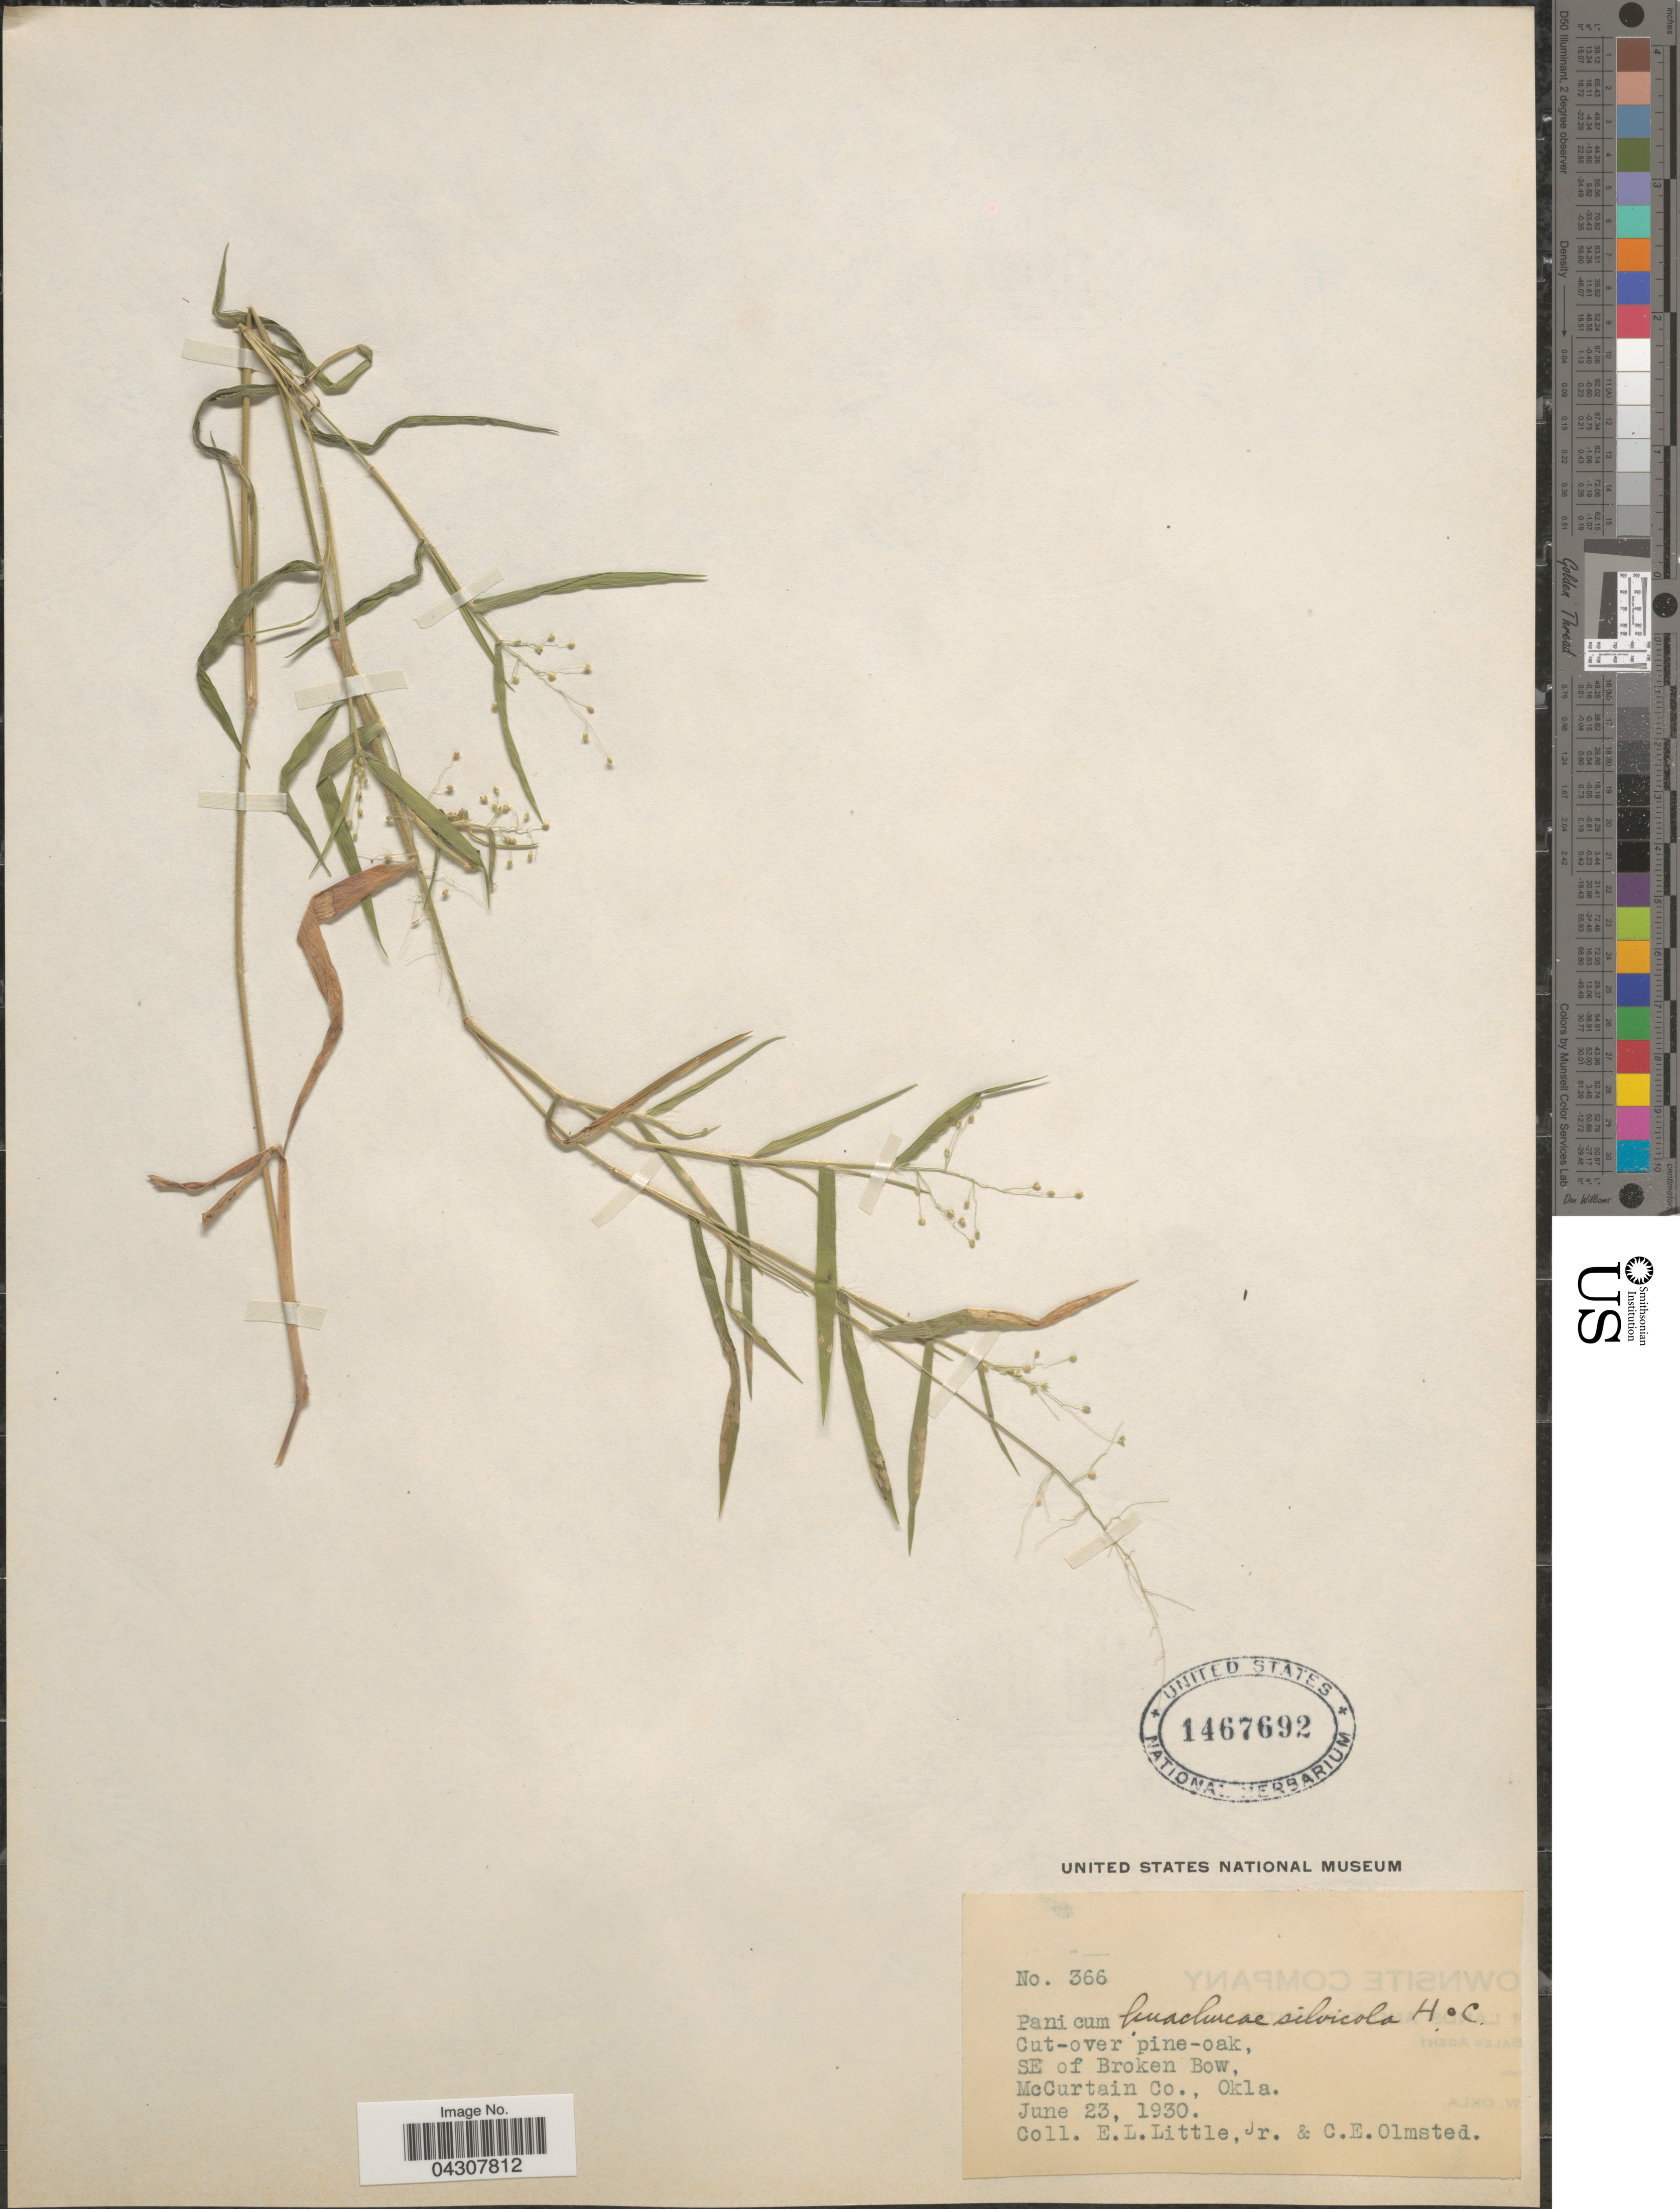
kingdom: Plantae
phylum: Tracheophyta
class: Liliopsida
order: Poales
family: Poaceae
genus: Dichanthelium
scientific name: Dichanthelium acuminatum var. acuminatum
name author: (Sw.) Gould & C.A. Clark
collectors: E. L. Little & C. Olmsted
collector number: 366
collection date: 1930-06-23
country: United States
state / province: Oklahoma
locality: SE of Broken Bow, McCurtain Co.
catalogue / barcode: US 1467692